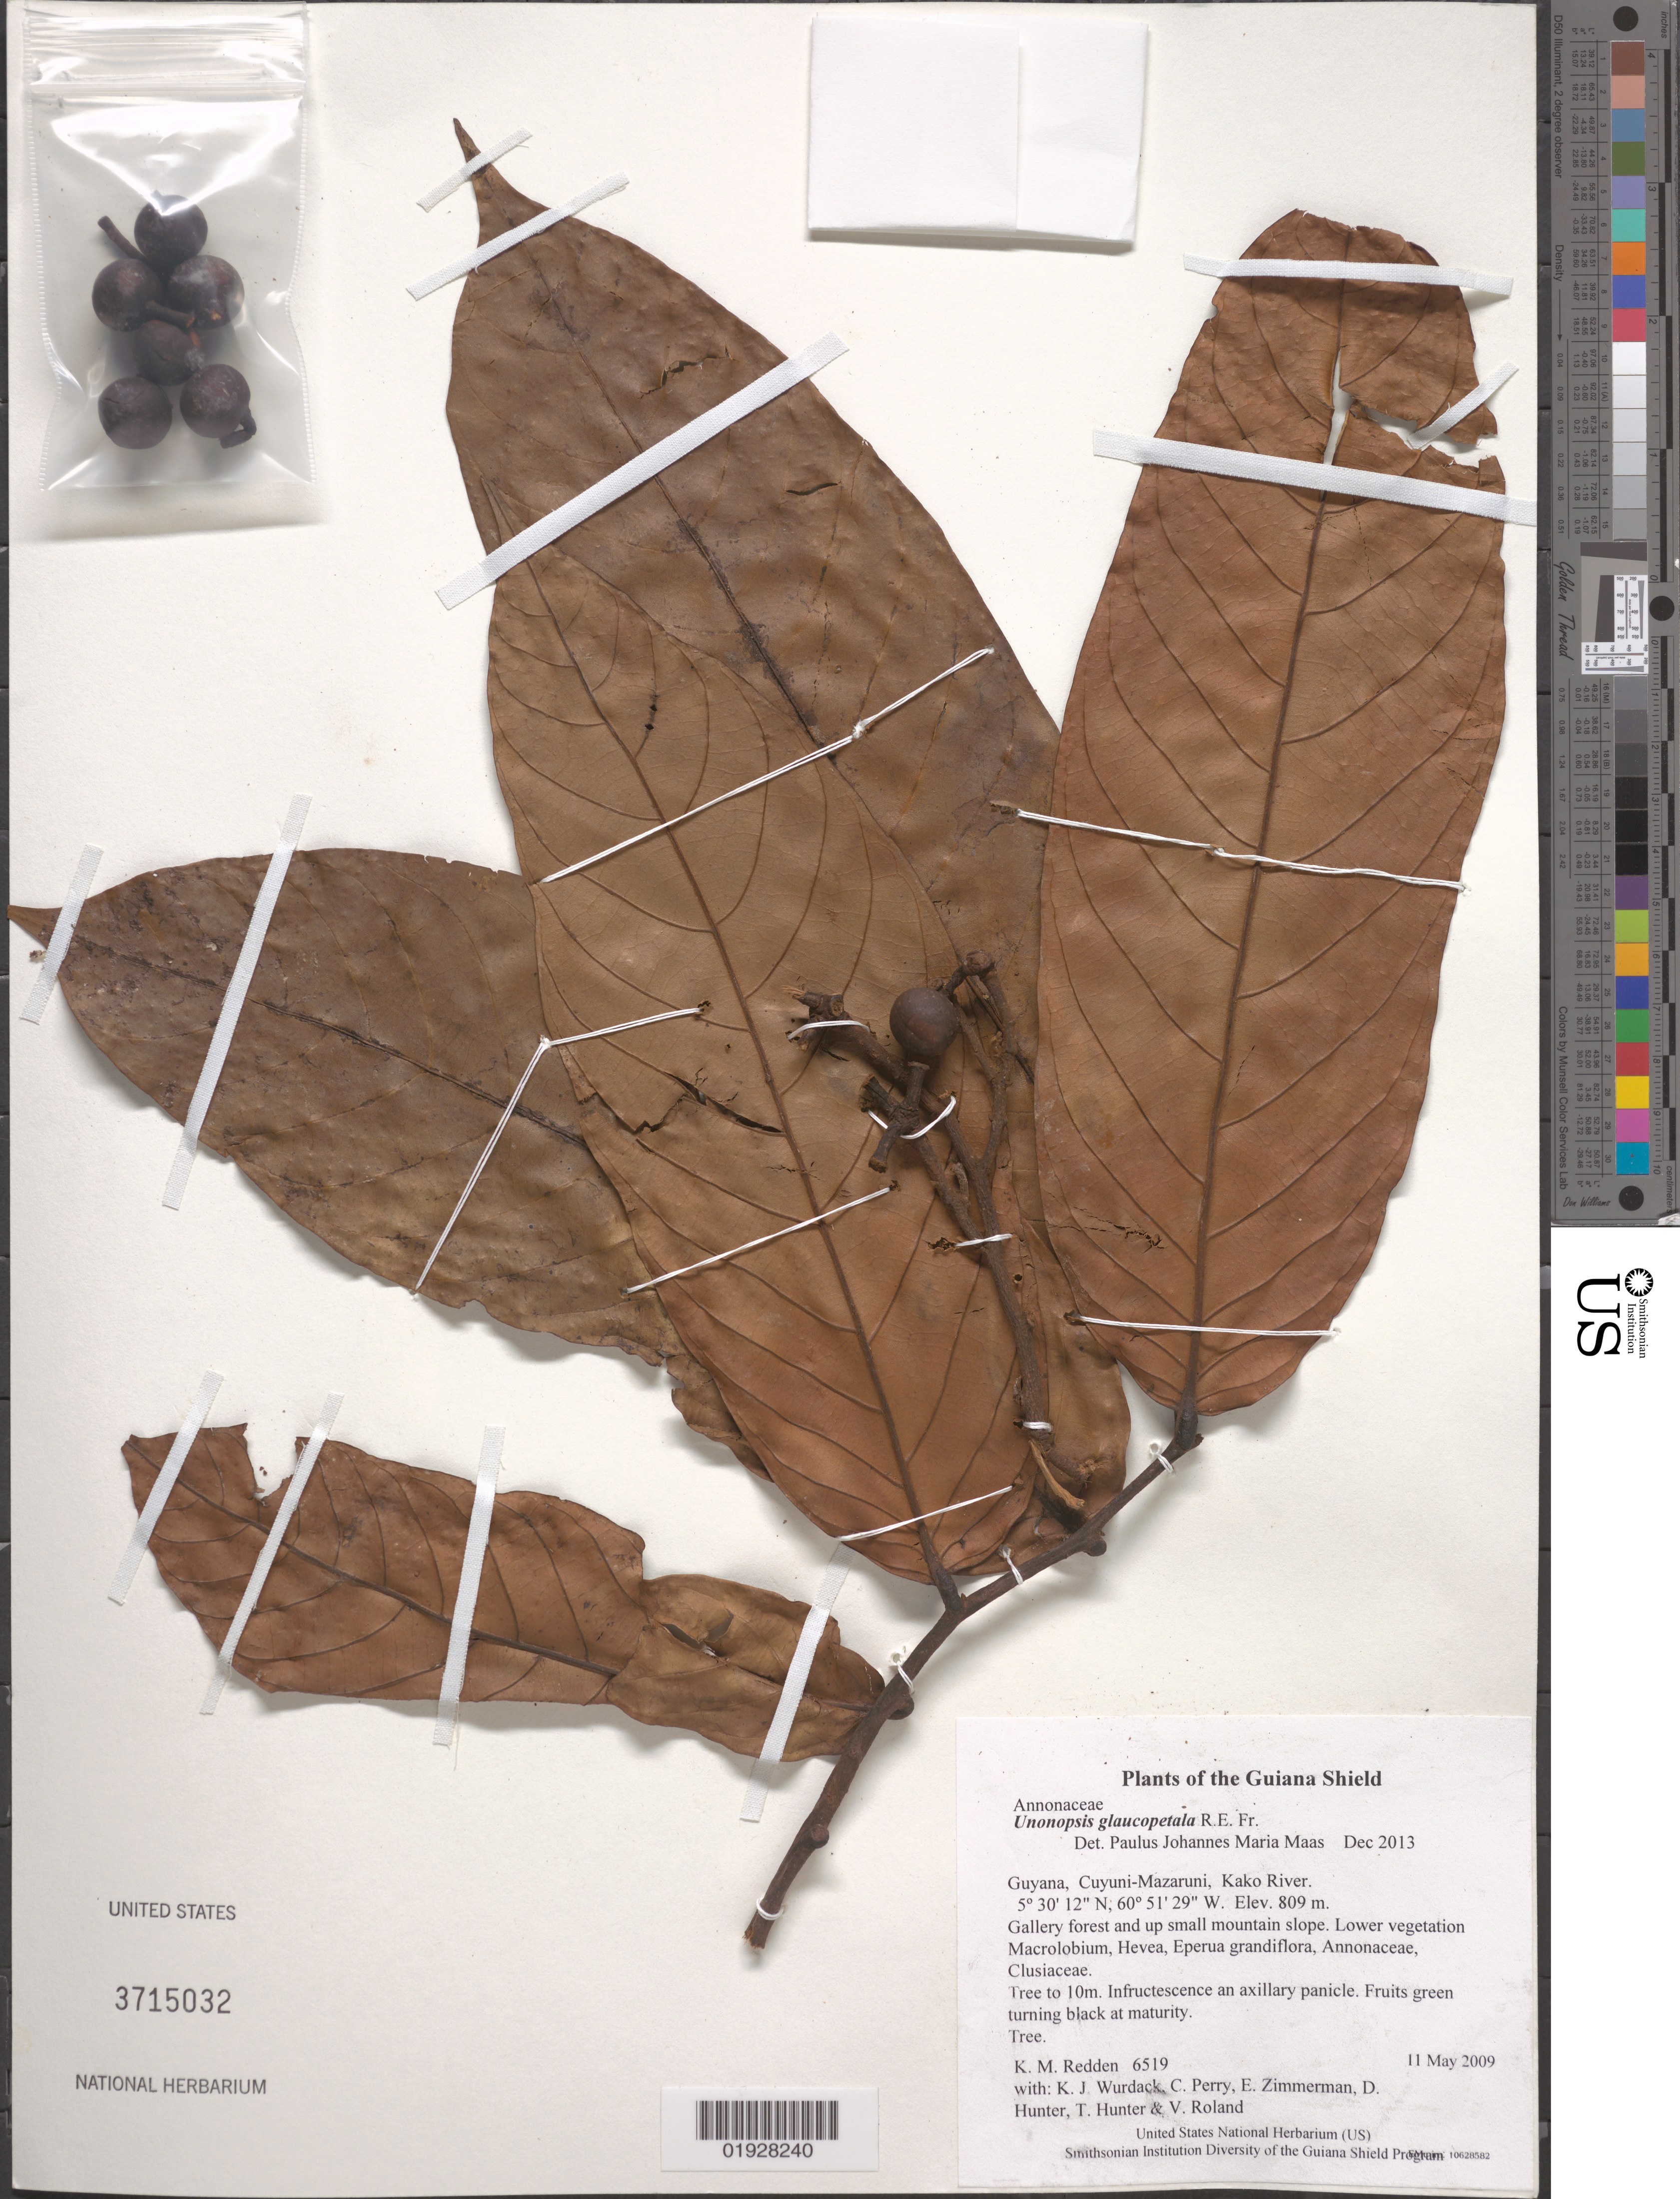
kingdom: Plantae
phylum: Tracheophyta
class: Magnoliopsida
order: Magnoliales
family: Annonaceae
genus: Unonopsis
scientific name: Unonopsis glaucopetala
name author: R.E. Fr.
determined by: Maas, Paul J. M.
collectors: K. M. Redden, K. Wurdack, C. Perry, E. Zimmerman, D. Hunter, T. Hunter & V. Roland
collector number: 6519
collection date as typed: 11 May 2009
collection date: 2009-05-11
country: Guyana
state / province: Cuyuni-Mazaruni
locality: Kako River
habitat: Gallery forest and up small mountain slope. Lower vegetation Macrolobium, Hevea, Eperua grandiflora, Annonaceae, Clusiaceae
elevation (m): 809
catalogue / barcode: US 3715032